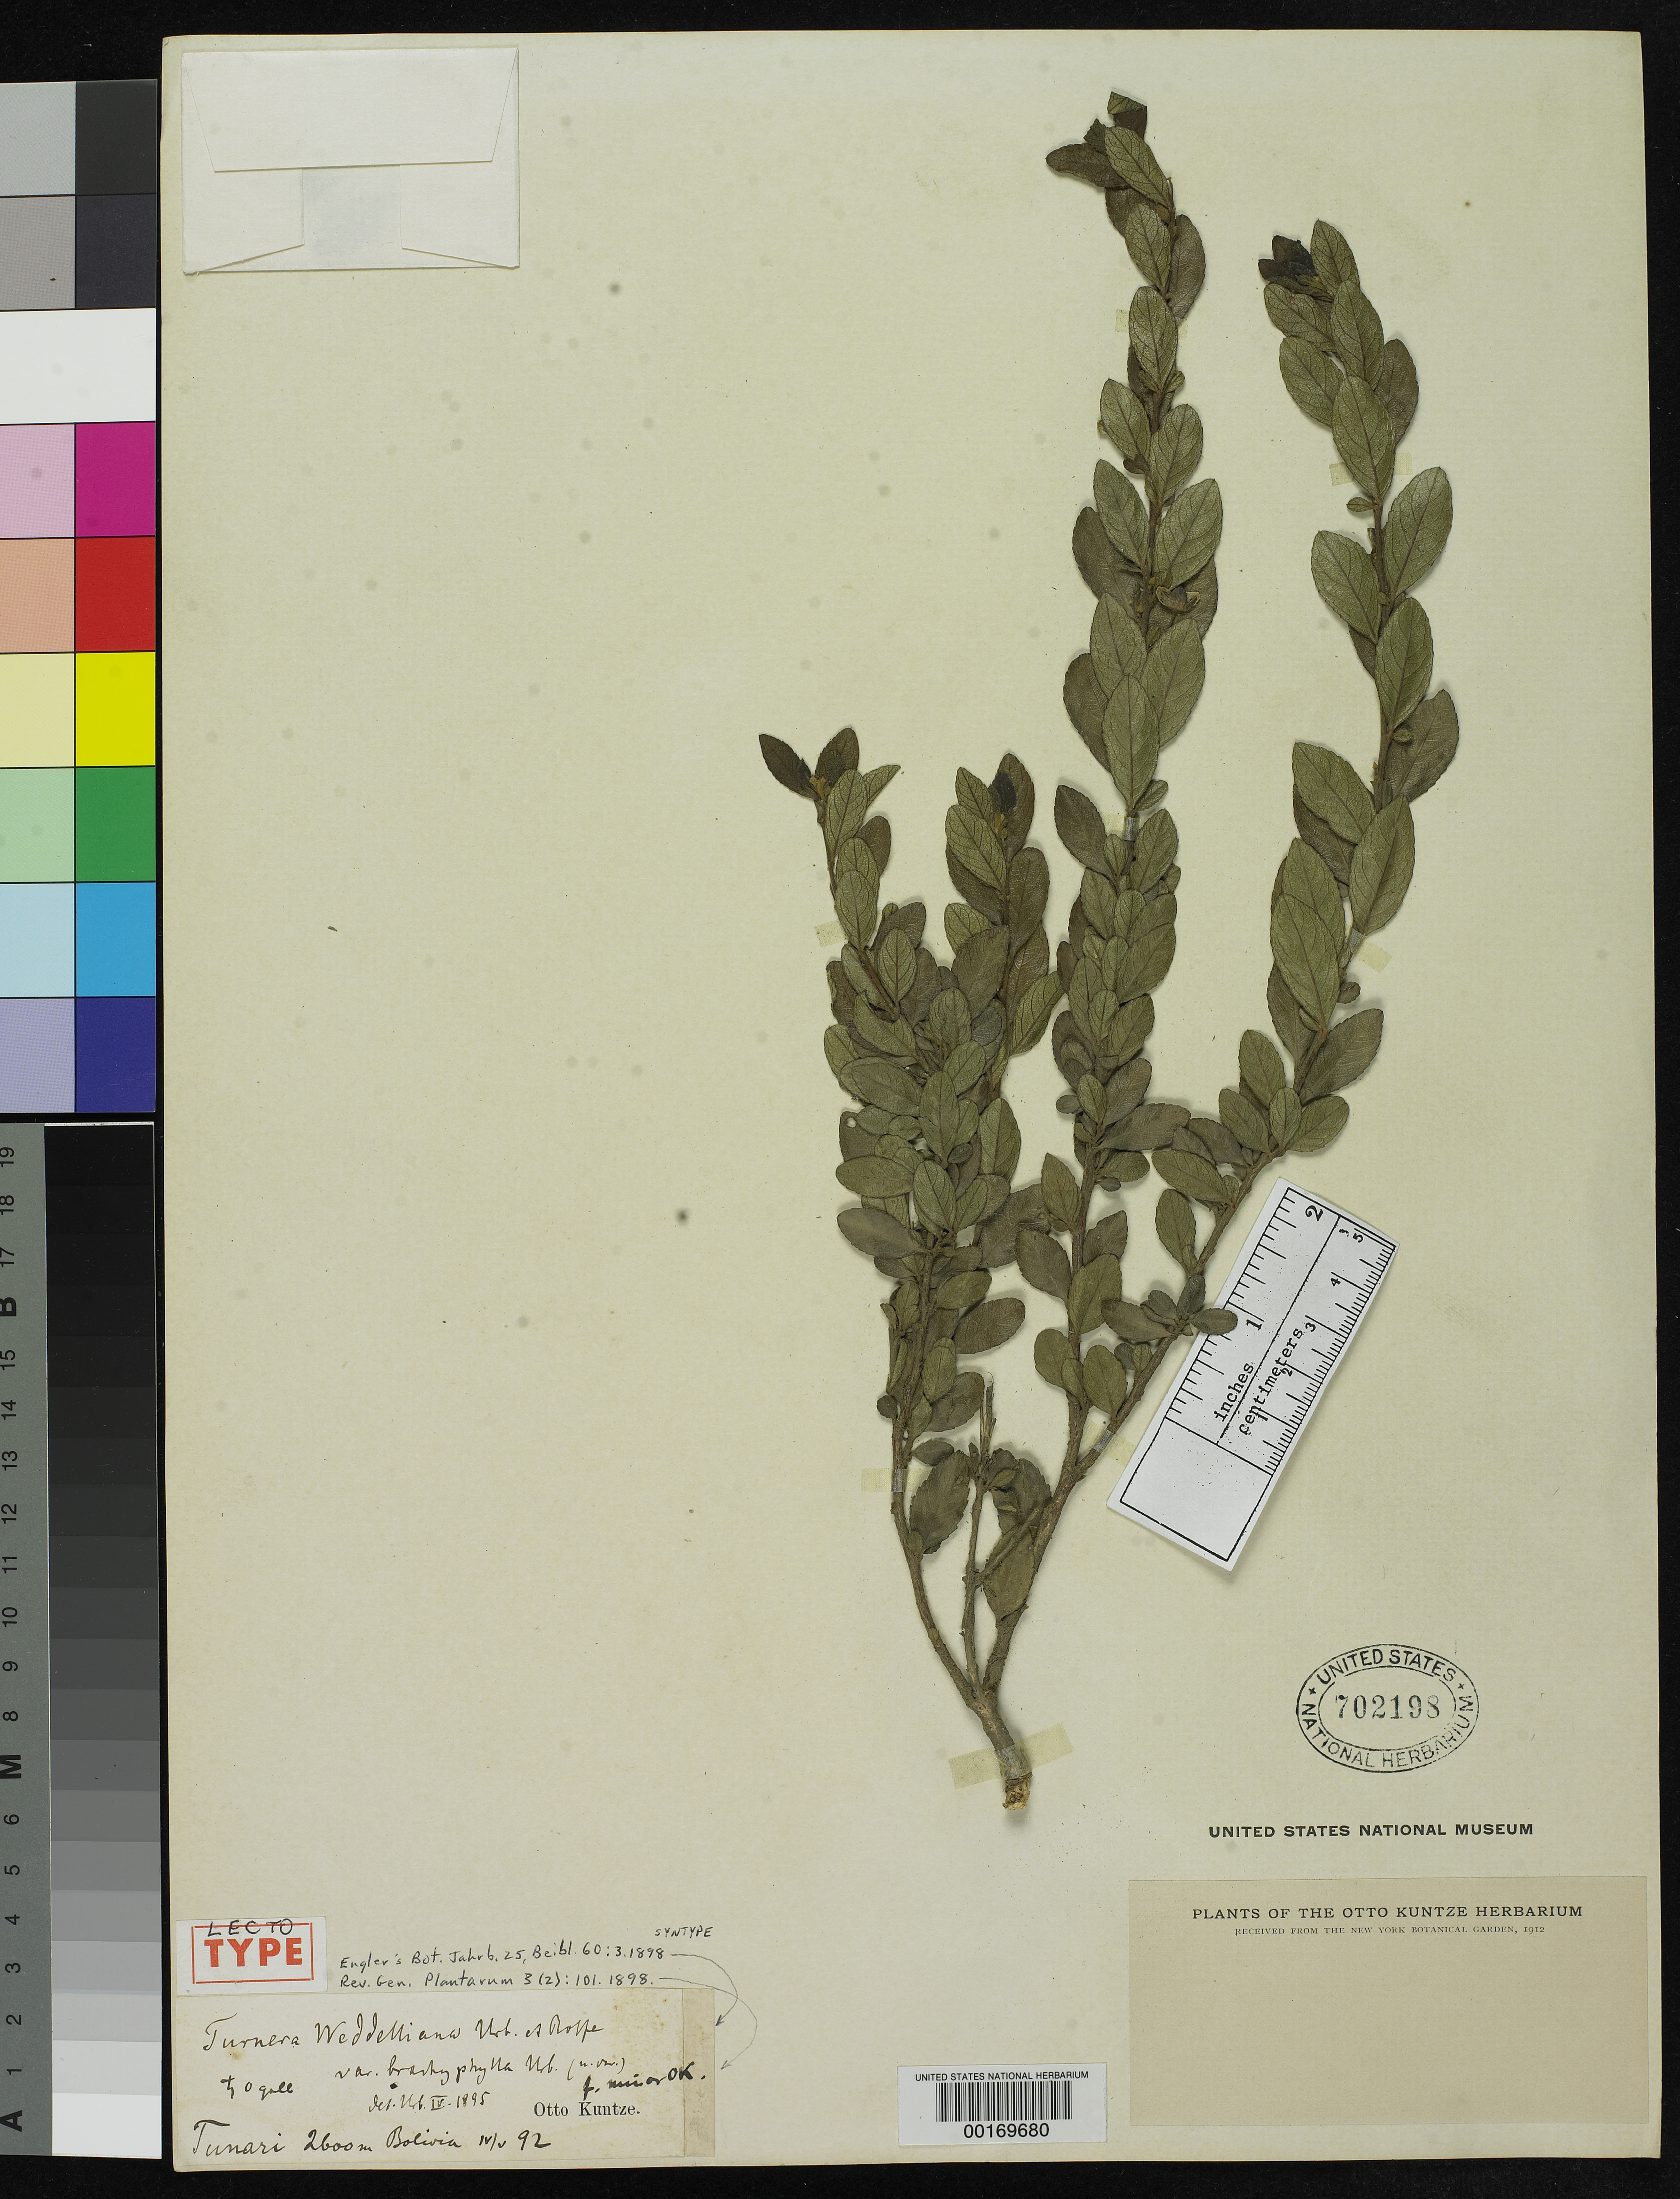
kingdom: Plantae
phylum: Tracheophyta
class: Magnoliopsida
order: Malpighiales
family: Turneraceae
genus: Turnera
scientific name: Turnera weddelliana f. minor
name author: Kuntze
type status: Lectotype; Syntype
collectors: C.E.O. Kuntze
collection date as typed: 04 May 1892 or 05 May 1892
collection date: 1892-05-04 or 1892-05-05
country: Bolivia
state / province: Cochabamba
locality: Tunari.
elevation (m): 2600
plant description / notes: Also a type of Turnera weddelliana var. brachyphylla Urb. [Specimen annotated as a lectotype.]; Also a type of Turnera weddelliana f. minor Kuntze [specimen annotated as lectotype]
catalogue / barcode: US 702198